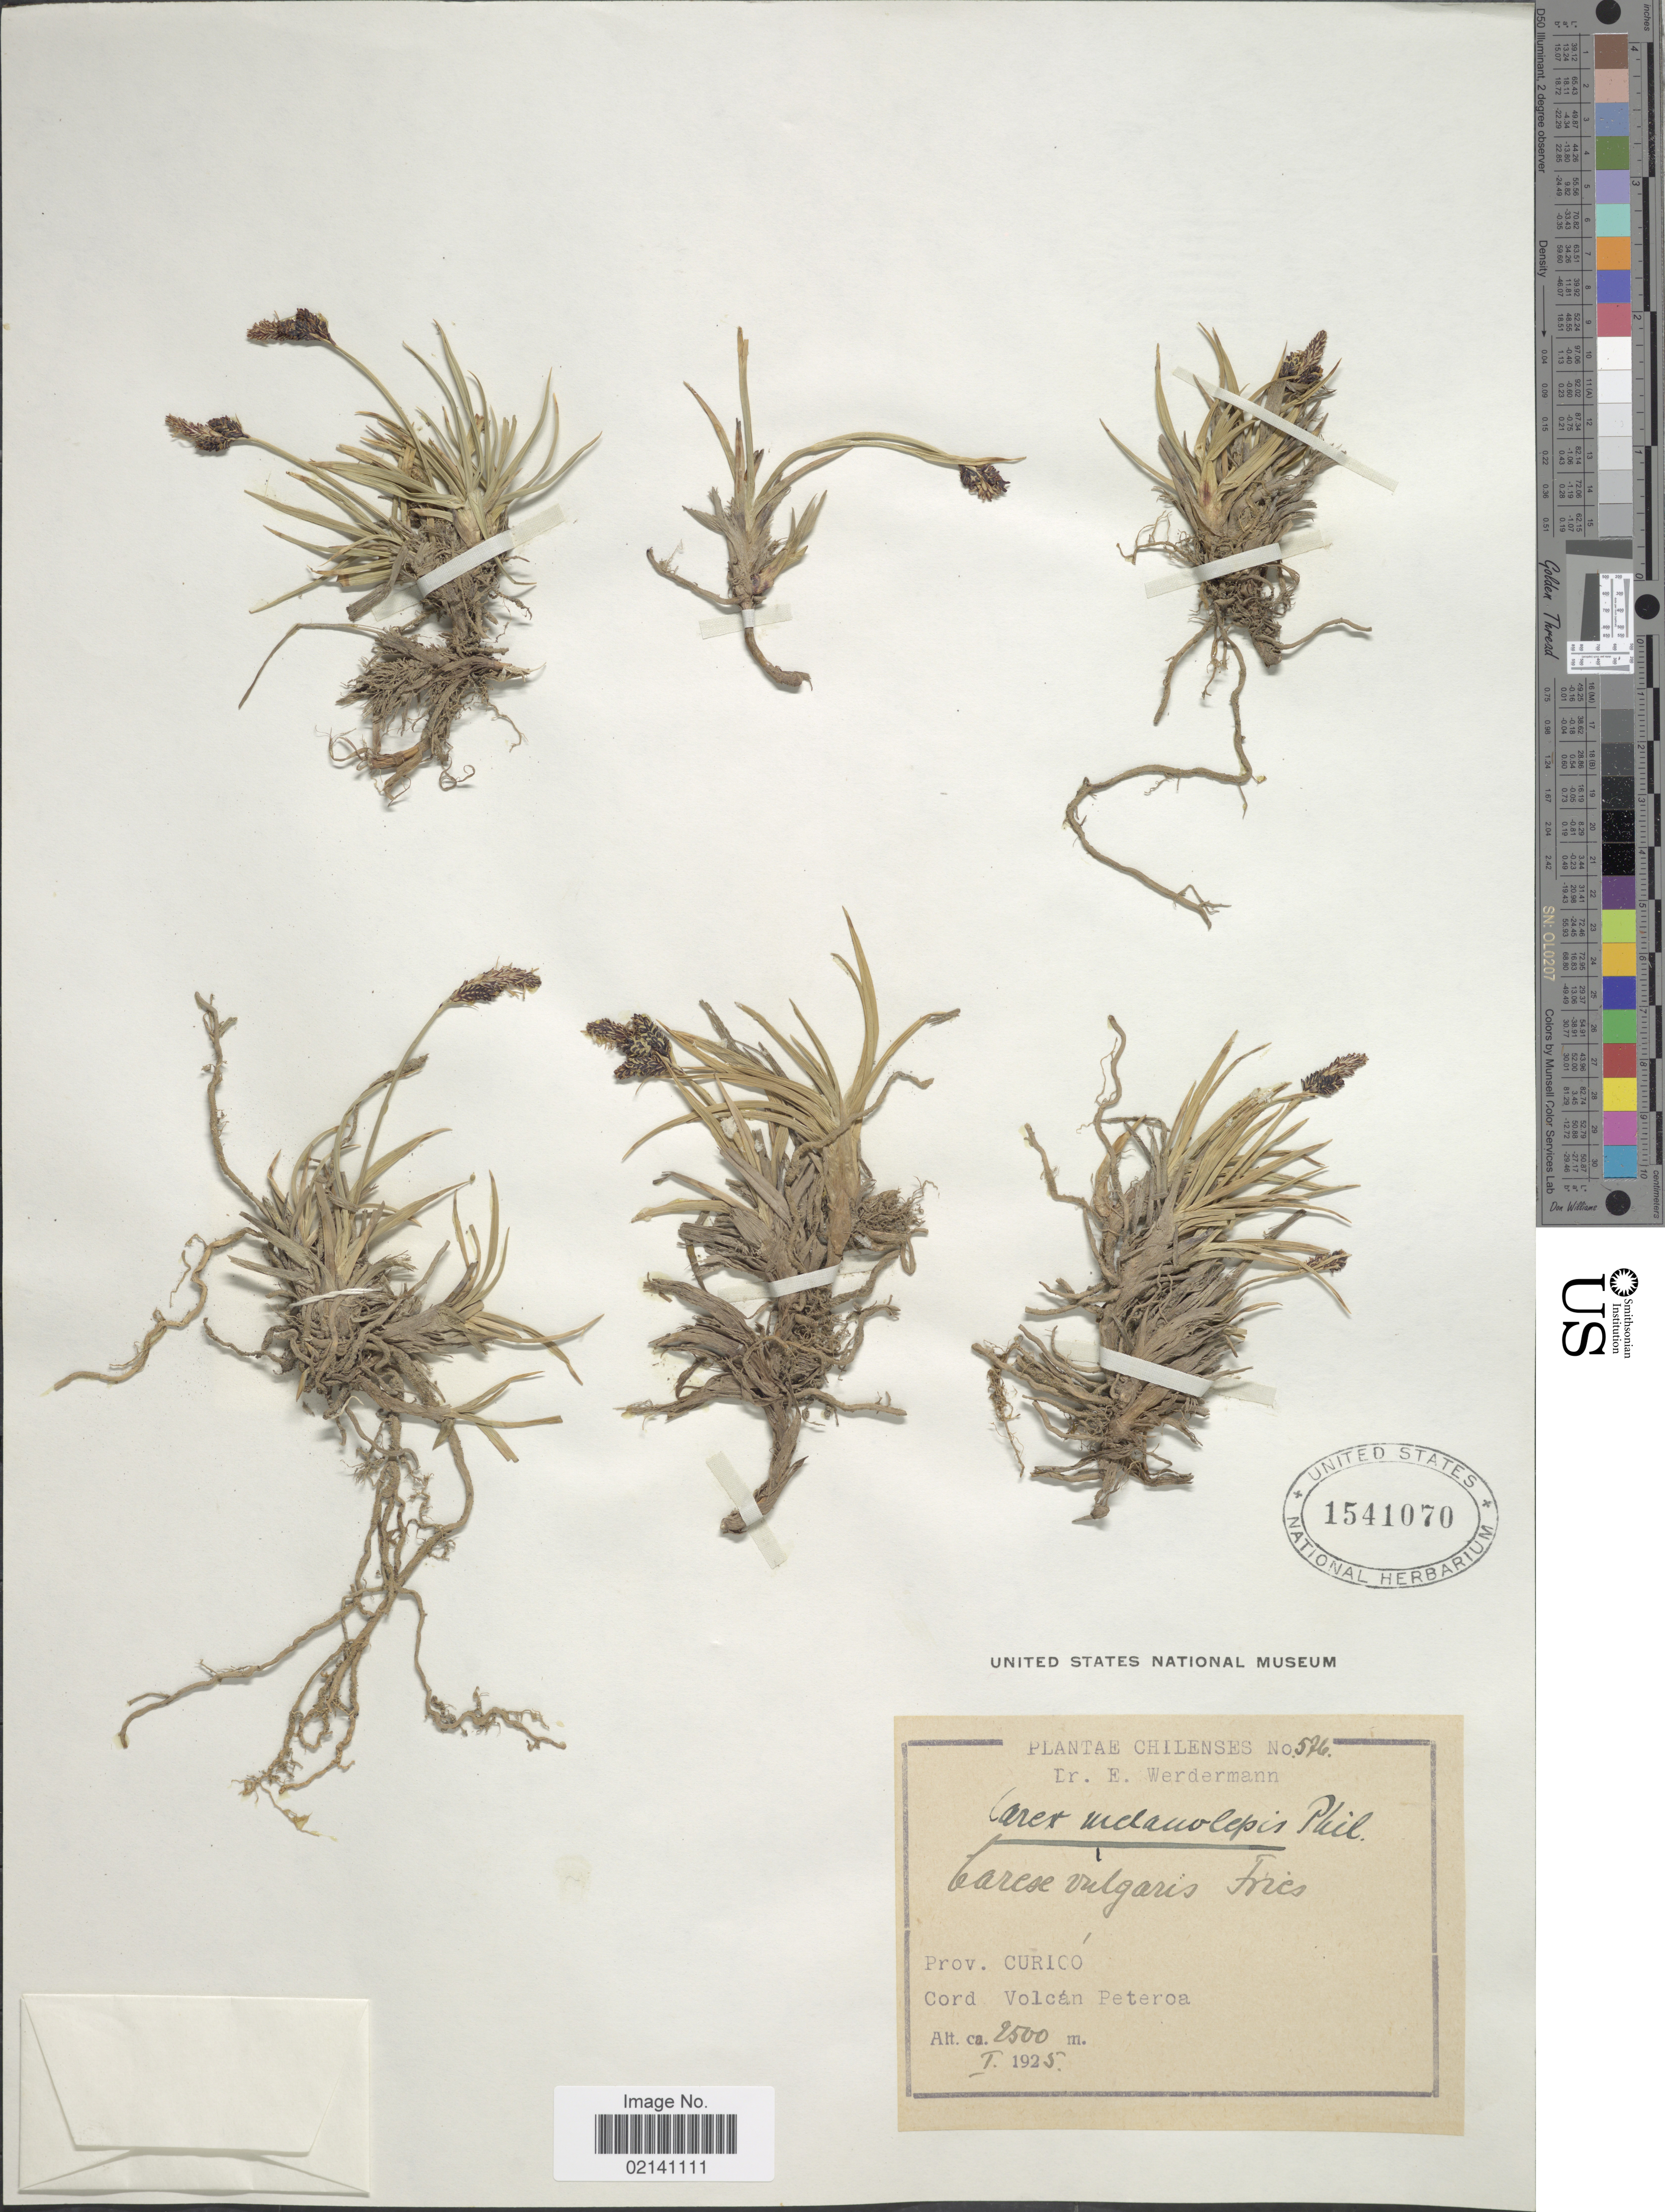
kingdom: Plantae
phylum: Tracheophyta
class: Liliopsida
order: Poales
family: Cyperaceae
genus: Carex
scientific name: Carex antucensis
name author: Kunze ex Kunth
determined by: Jimnéz-Mejias, Pedro, (UPOS), Universidad Pablo de Olavide (SPAIN)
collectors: E. Werdermann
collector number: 576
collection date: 1925-01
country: Chile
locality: Chilenses, Prov. Curico, Cord. Volcan Peteroa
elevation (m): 2500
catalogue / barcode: US 1541070